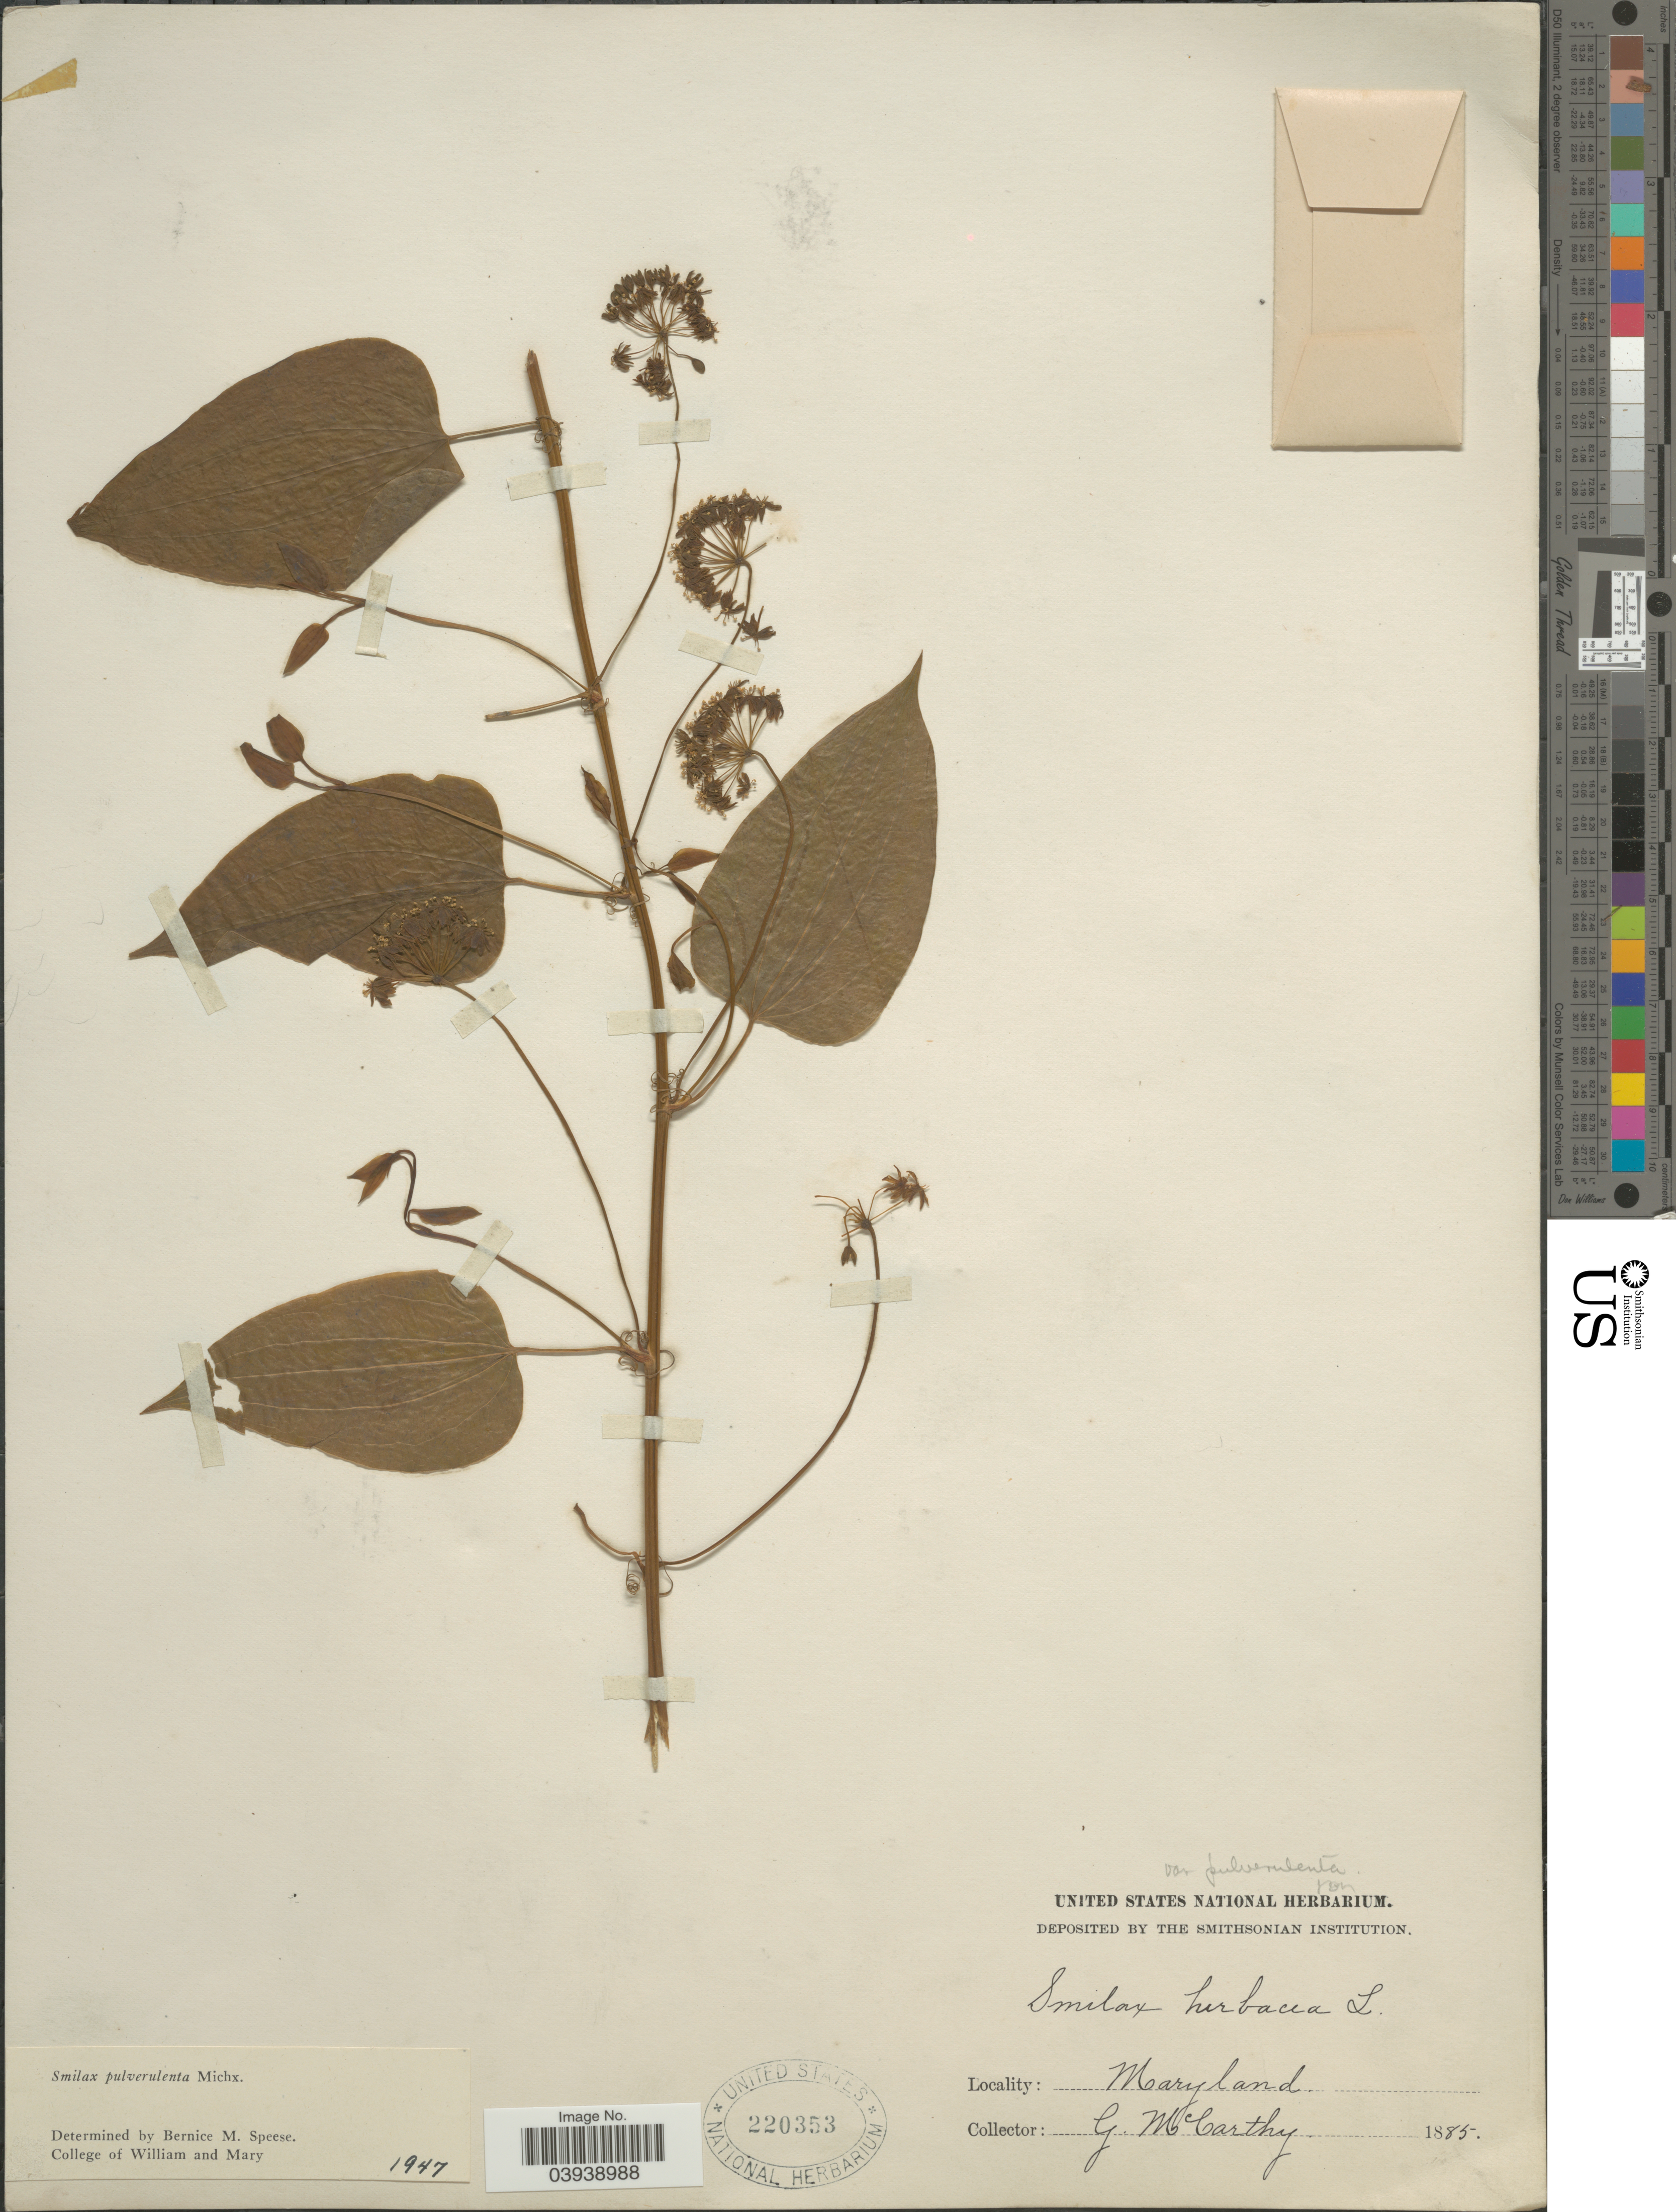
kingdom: Plantae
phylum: Tracheophyta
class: Liliopsida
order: Liliales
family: Smilacaceae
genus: Smilax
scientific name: Smilax pulverulenta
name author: Michx.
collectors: G. McCarthy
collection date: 1885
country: United States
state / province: Maryland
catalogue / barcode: US 220353